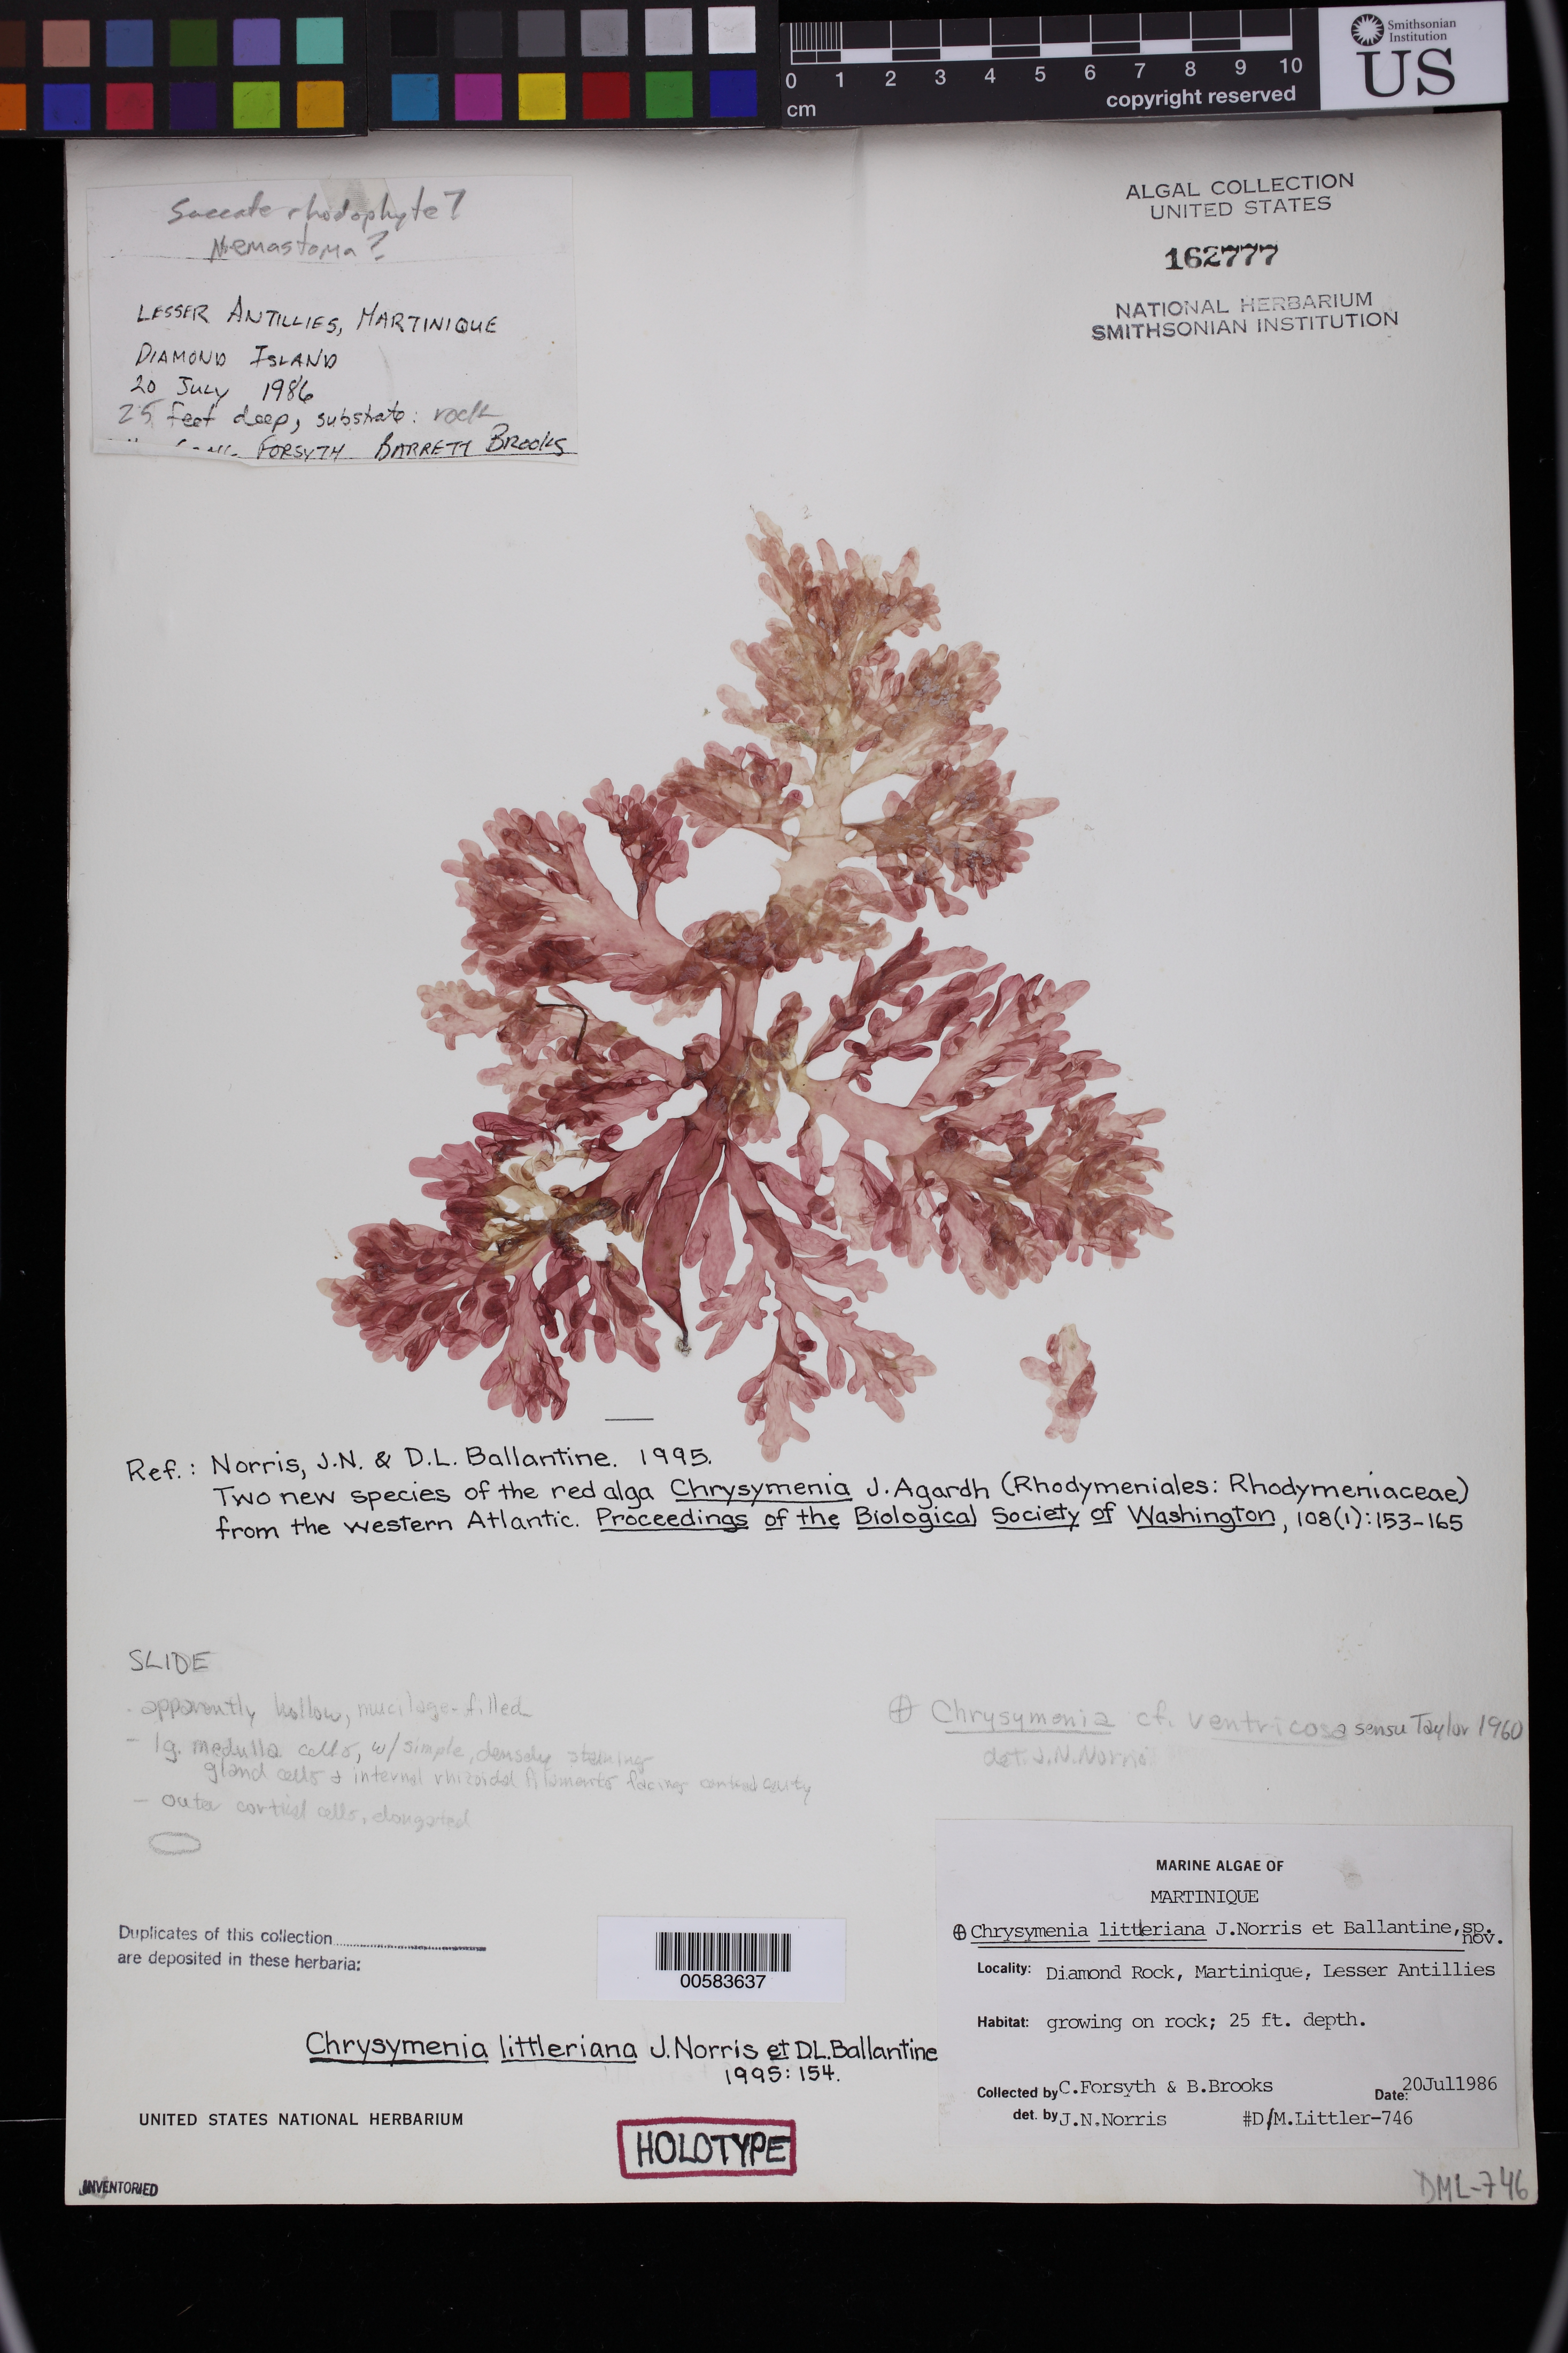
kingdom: Plantae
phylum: Rhodophyta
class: Florideophyceae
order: Rhodymeniales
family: Rhodymeniaceae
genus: Chrysymenia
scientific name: Chrysymenia littleriana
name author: J.N. Norris & D.L. Ballant.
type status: Holotype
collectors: C. Forsyth & B. Brooks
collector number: D&ML 746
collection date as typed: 20 Jul 1986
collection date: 1986-07-20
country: Martinique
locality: Diamond Rock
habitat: Attached to rock, ca. 8 m depth.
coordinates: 14 26'60"N, 61 02'50"W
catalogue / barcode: US 162777